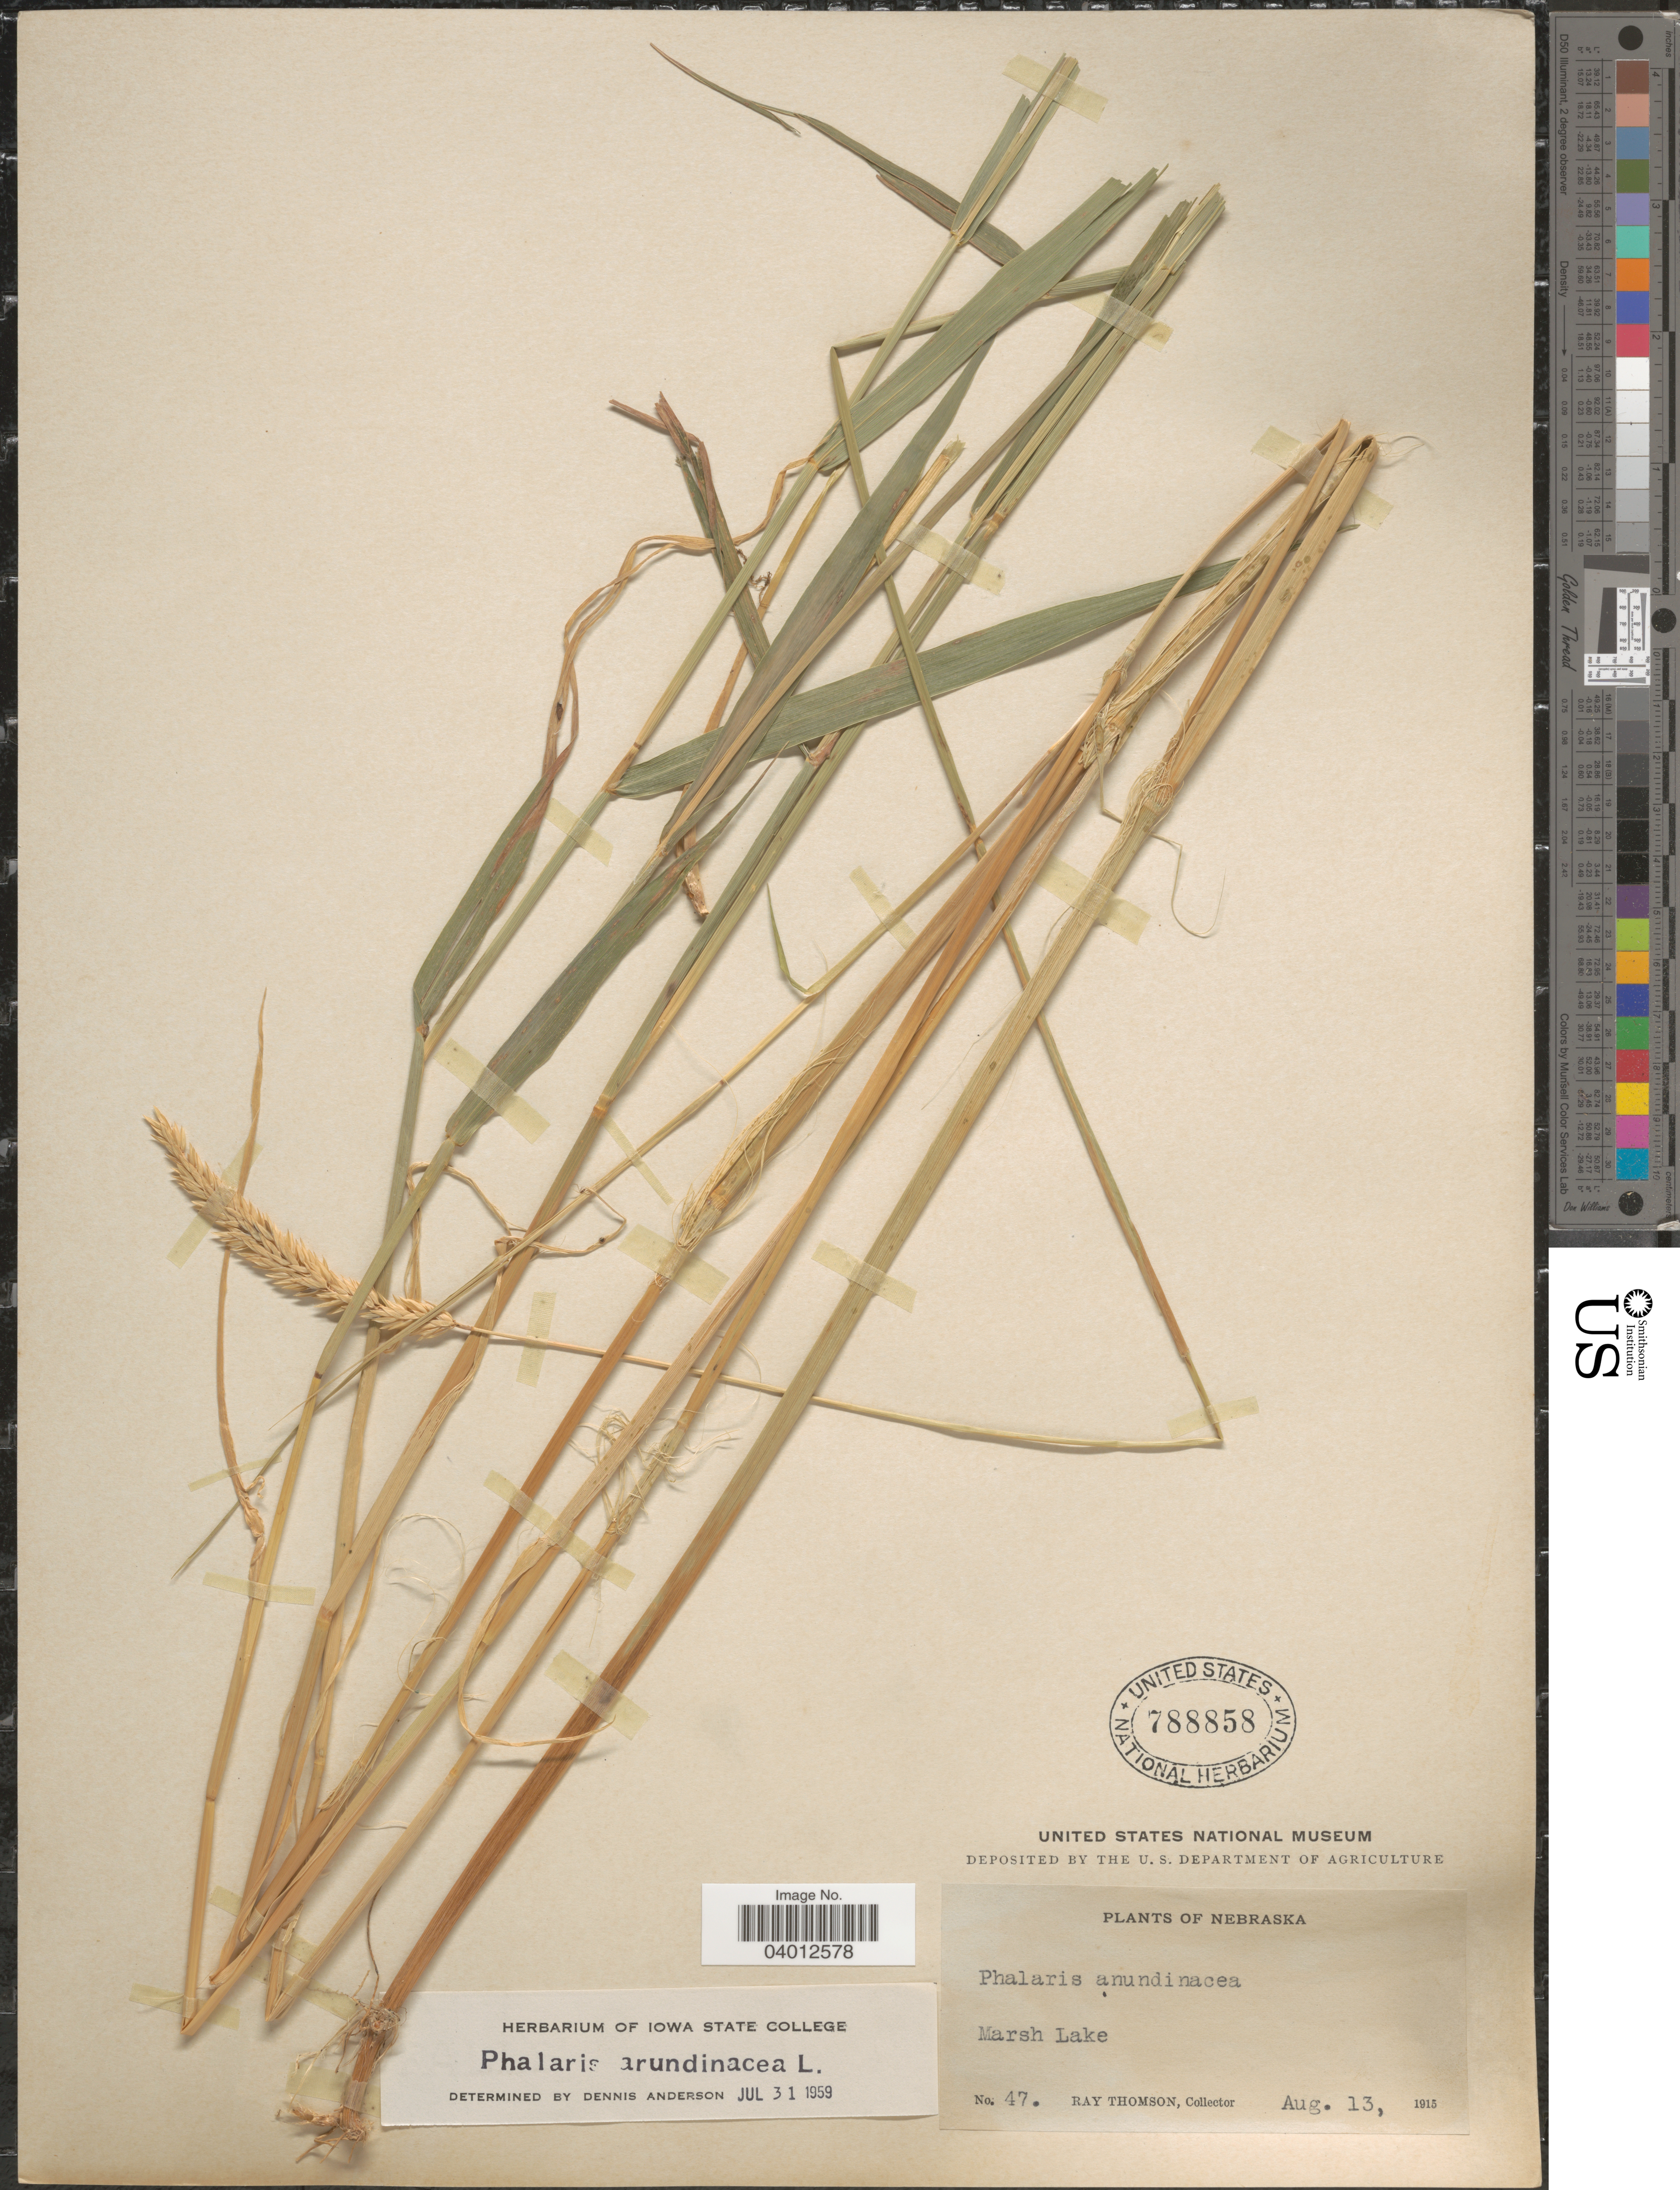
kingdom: Plantae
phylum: Tracheophyta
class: Liliopsida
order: Poales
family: Poaceae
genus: Phalaris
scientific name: Phalaris arundinacea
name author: L.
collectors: R. Thomson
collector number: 47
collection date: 1915-08-13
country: United States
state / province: Nebraska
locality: Marsh Lake.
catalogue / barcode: US 788858